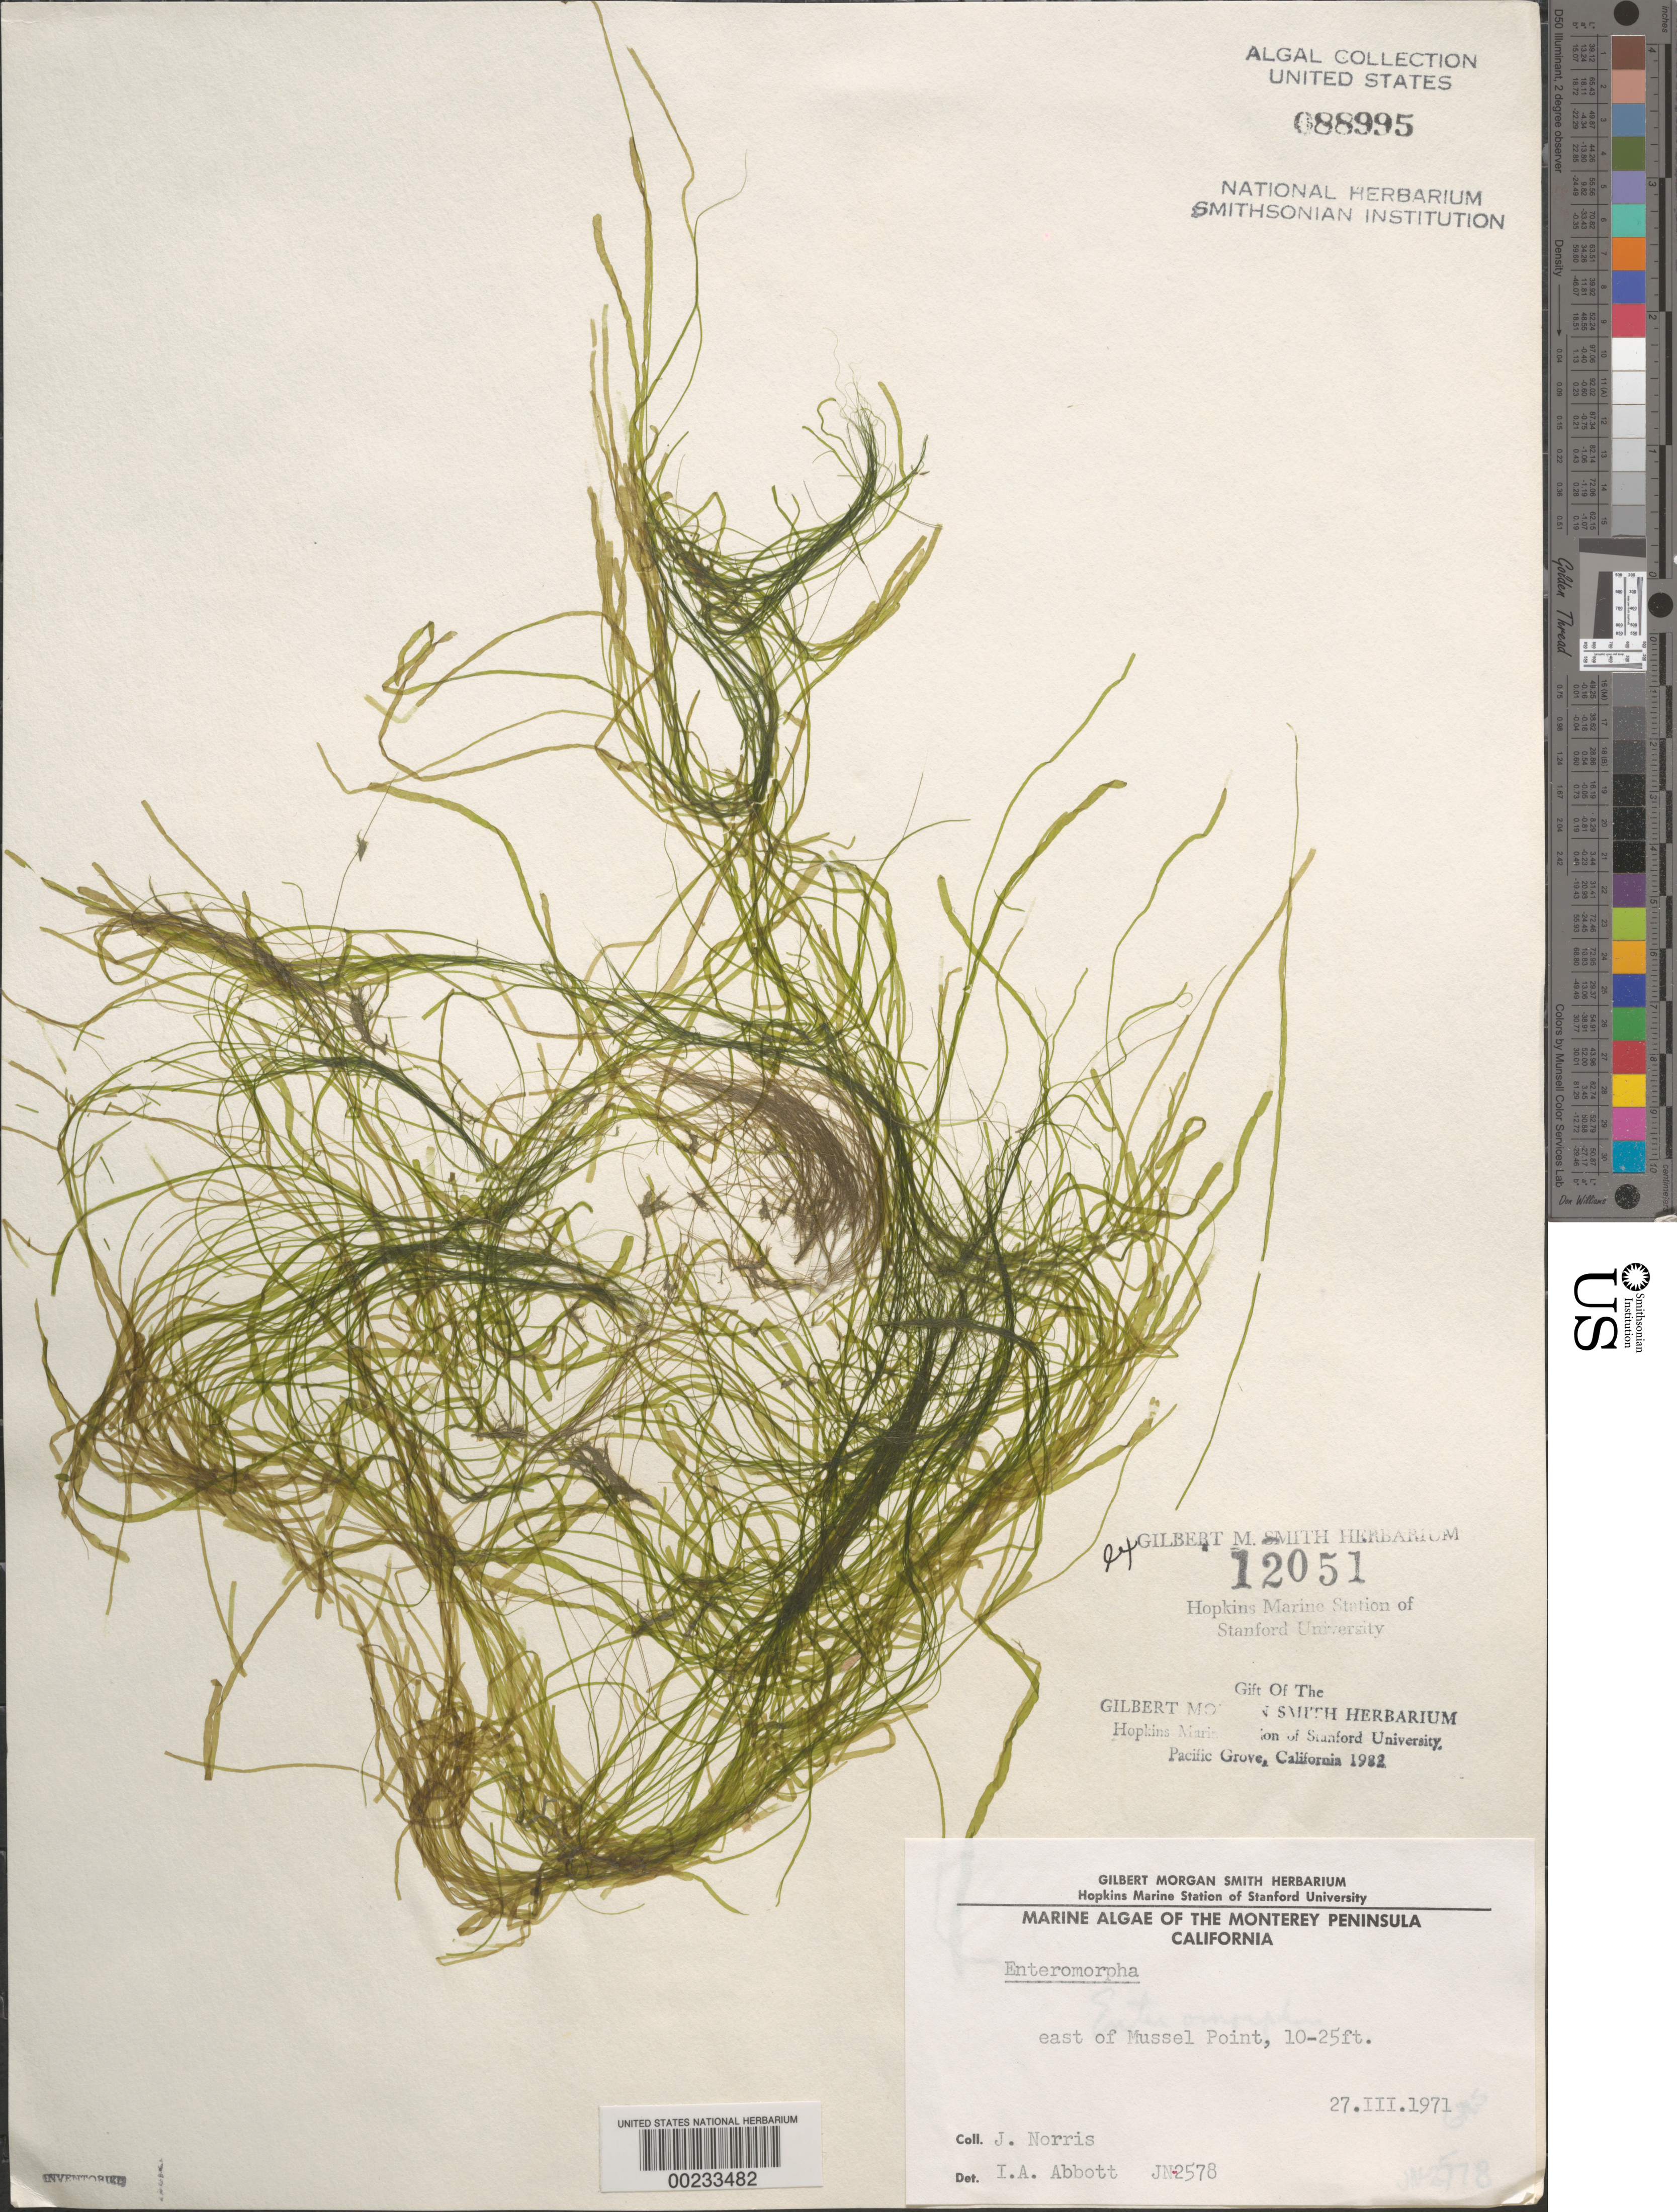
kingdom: Plantae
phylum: Chlorophyta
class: Ulvophyceae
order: Ulvales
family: Ulvaceae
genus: Ulva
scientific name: Ulva sp.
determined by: Algae name updating Project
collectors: J. N. Norris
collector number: JN-2578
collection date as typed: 27 Mar 1971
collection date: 1971-03-27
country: United States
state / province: California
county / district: Monterey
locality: East of Mussel Point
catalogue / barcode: US 88995